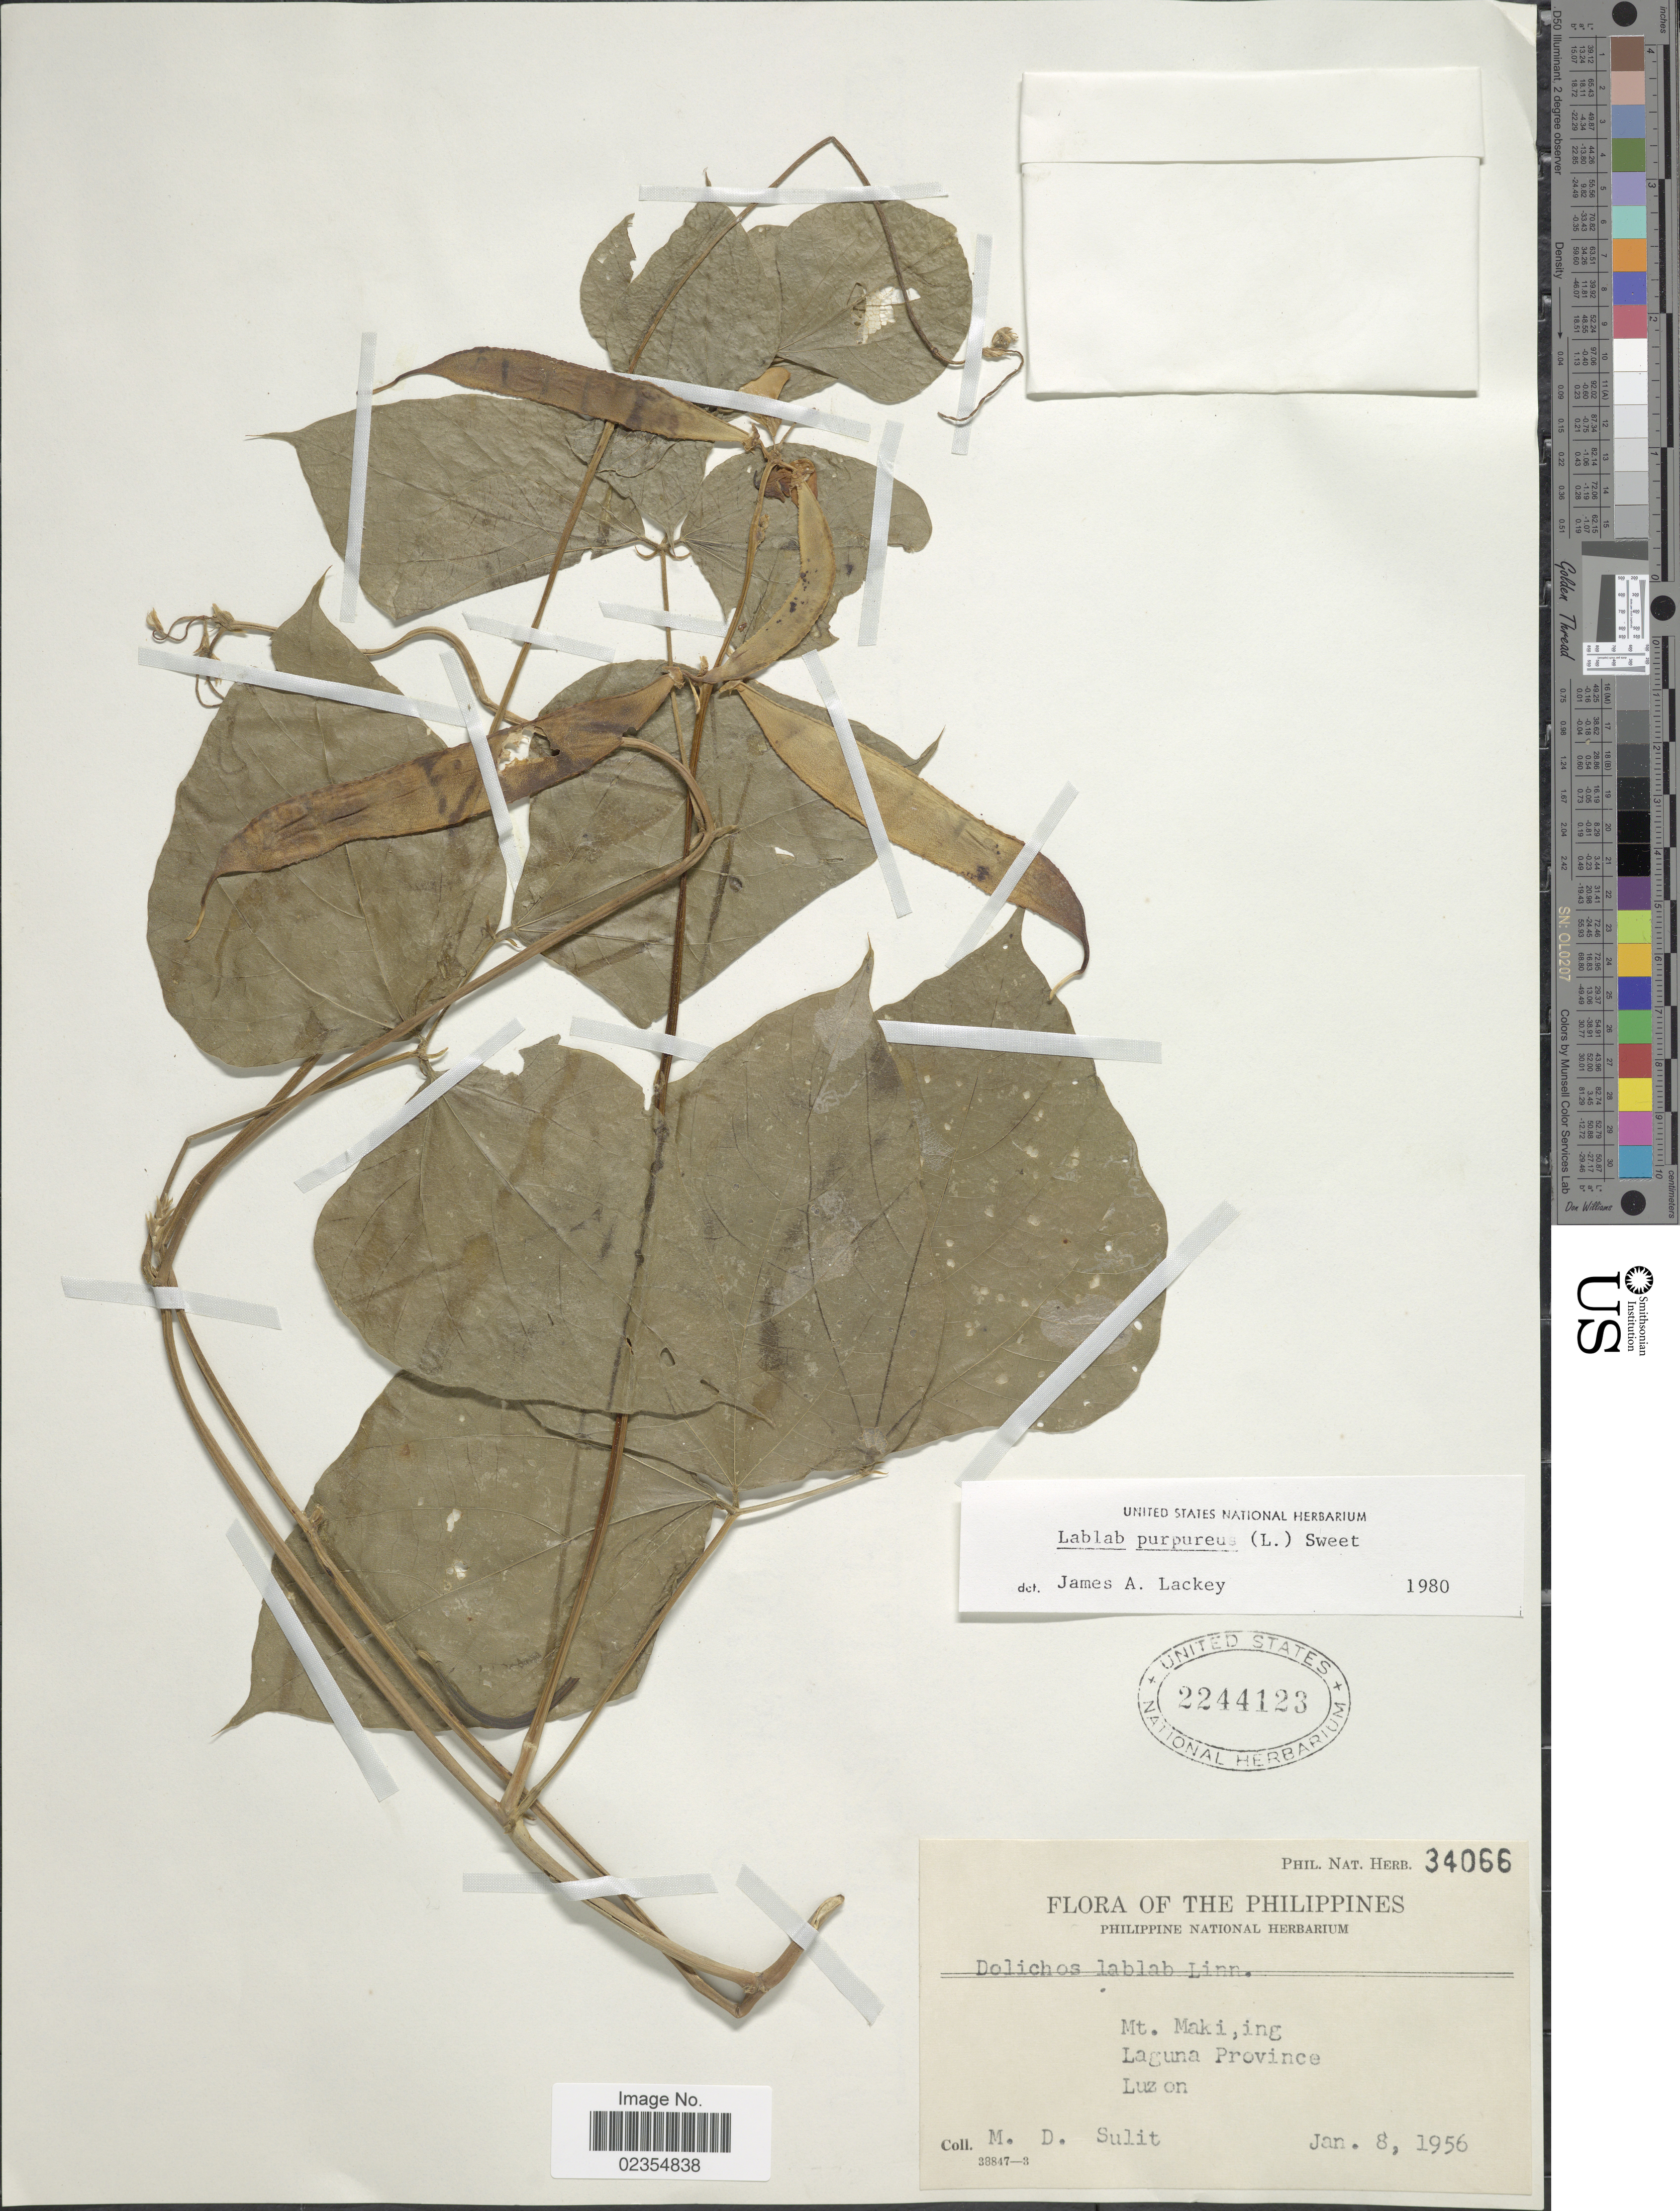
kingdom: Plantae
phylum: Tracheophyta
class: Magnoliopsida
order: Fabales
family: Fabaceae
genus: Lablab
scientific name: Lablab purpureus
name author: (L.) Sweet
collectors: M. Sulit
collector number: Phil. Nat. Herb.34066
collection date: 1956-01-08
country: Philippines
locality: Mt. Maquiling. Laguna Province, Luzon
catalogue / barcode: US 2244123